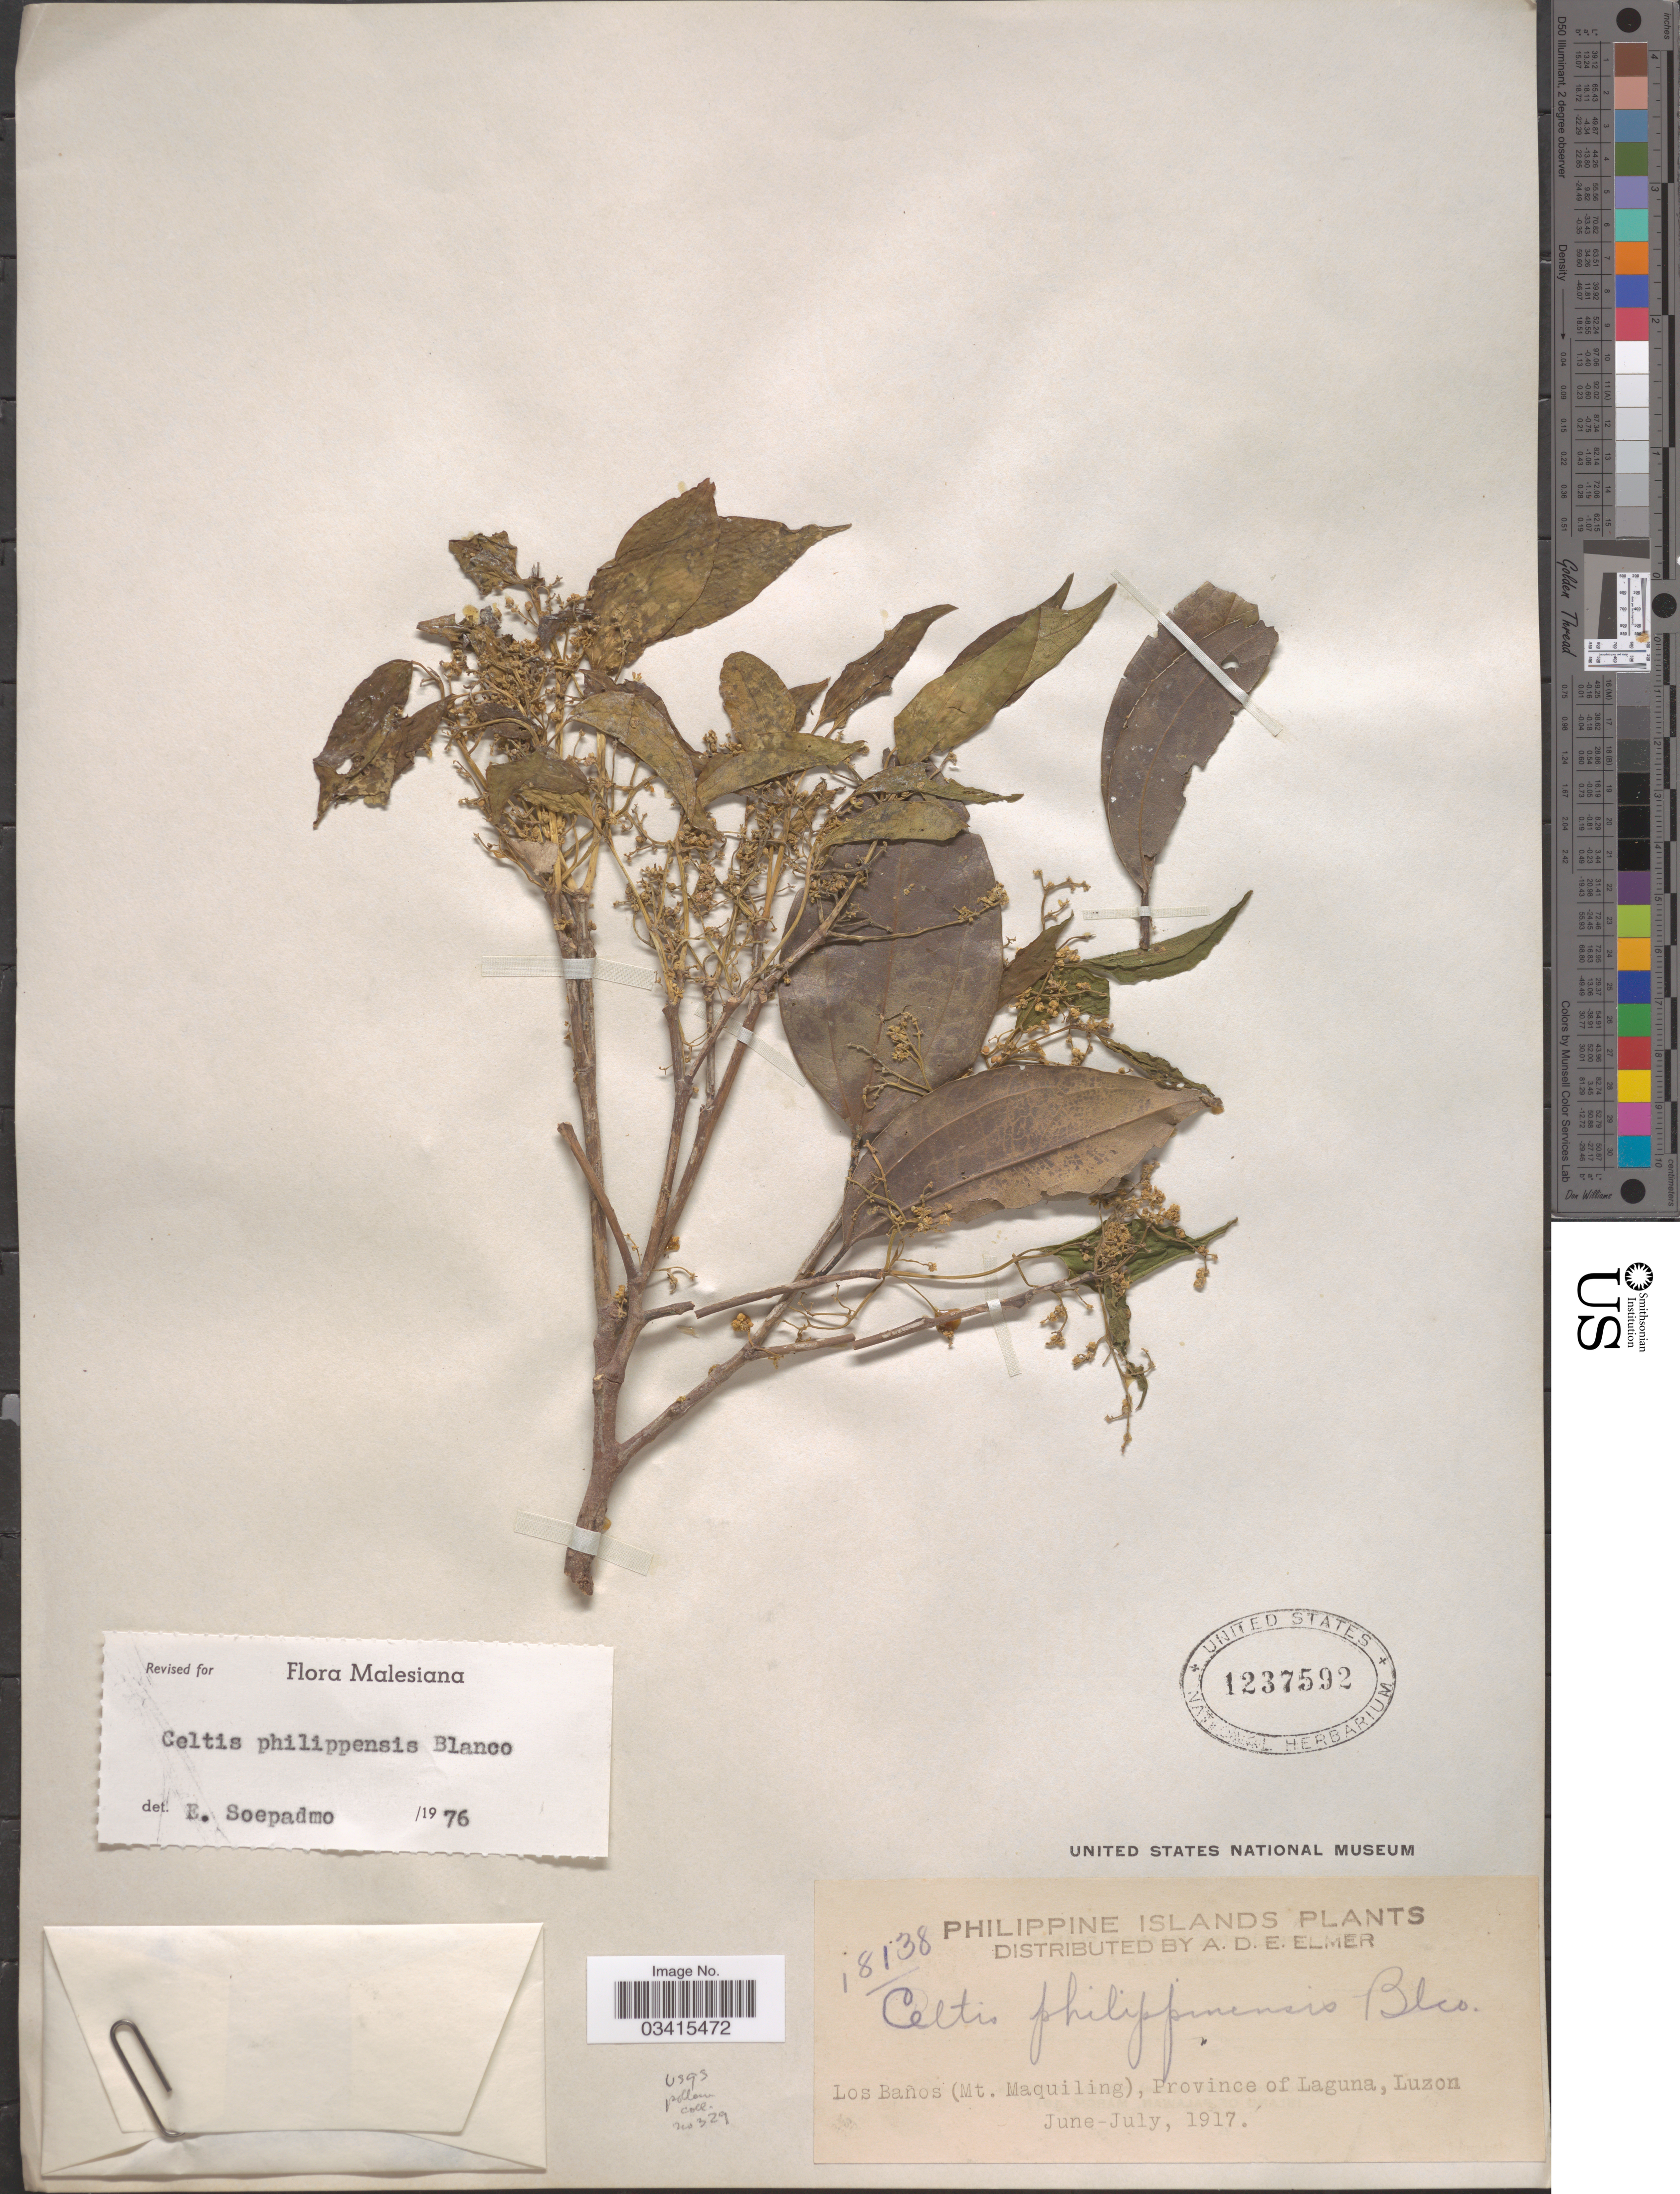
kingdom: Plantae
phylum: Tracheophyta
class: Magnoliopsida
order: Rosales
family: Cannabaceae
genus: Celtis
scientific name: Celtis philippensis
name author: Blanco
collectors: A. D. E. Elmer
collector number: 18138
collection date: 1917-06/1917-07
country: Philippines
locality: Los Baños (Mt. Maquiling), Province of Laguna, Luzon.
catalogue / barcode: US 1237592